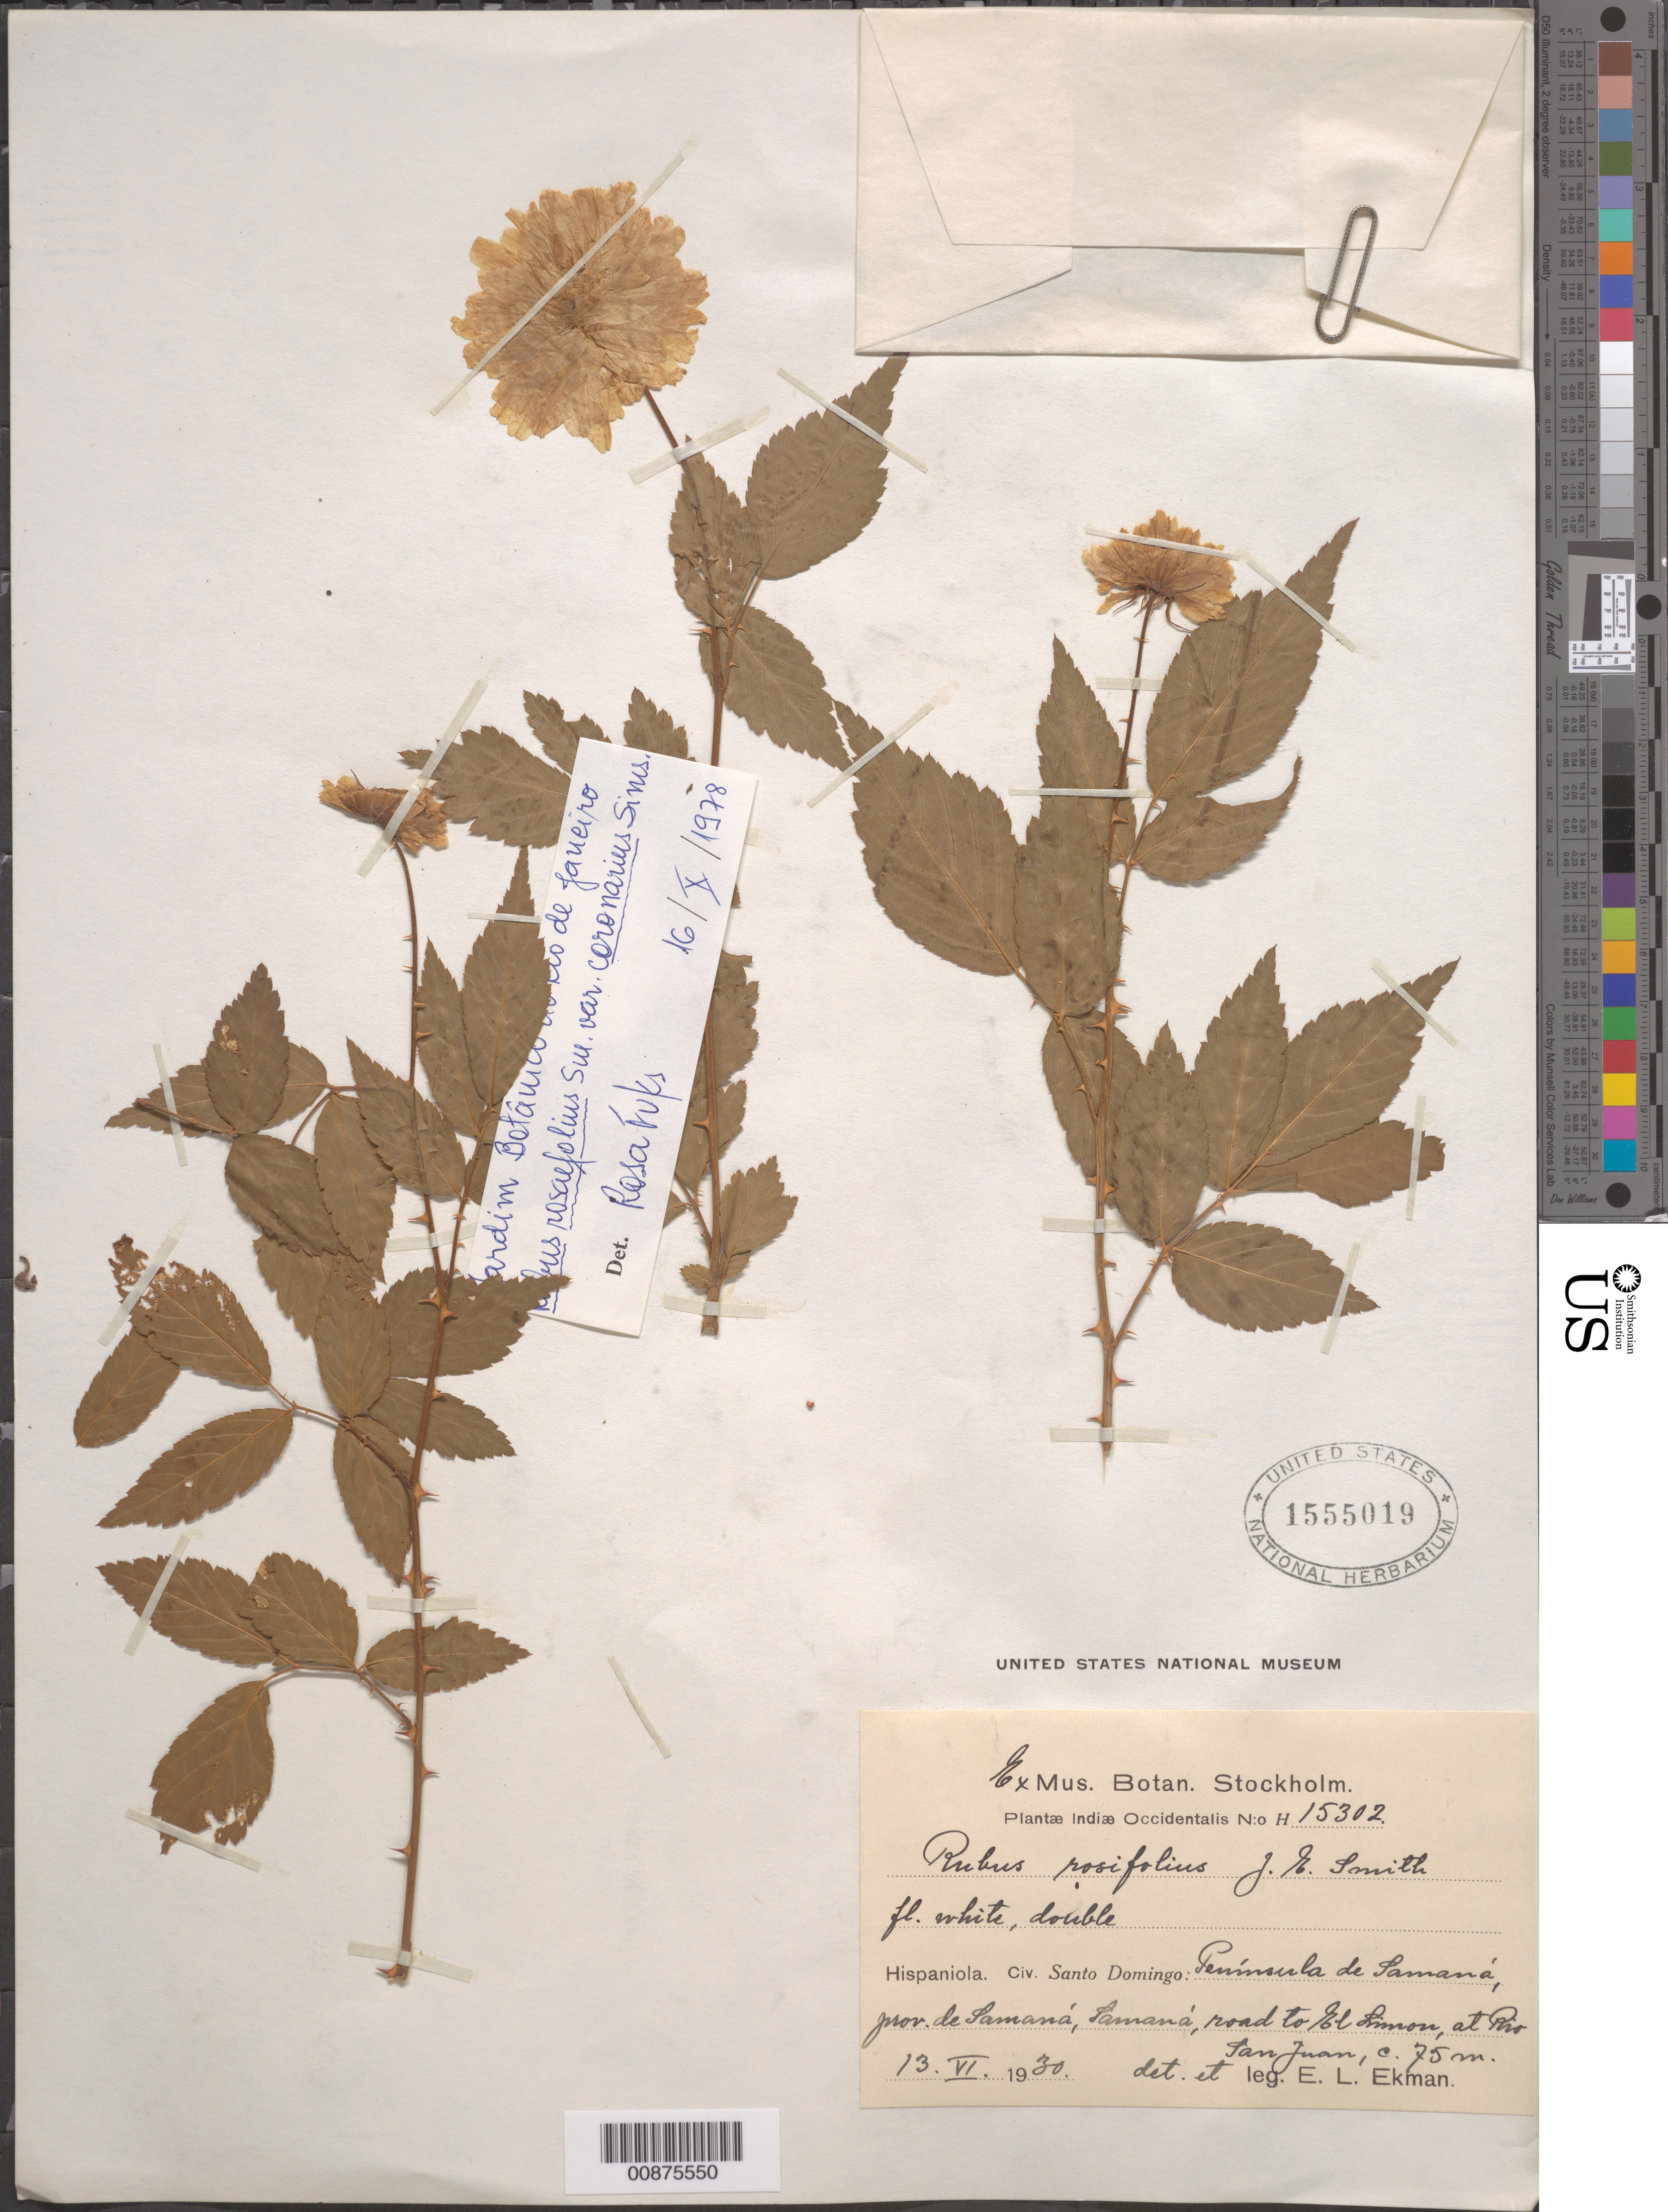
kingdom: Plantae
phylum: Tracheophyta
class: Magnoliopsida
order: Rosales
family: Rosaceae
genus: Rubus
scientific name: Rubus coronarius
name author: (Sims) Sweet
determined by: Fuks, R.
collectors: E. L. Ekman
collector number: H 15302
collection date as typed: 13 Jun 1930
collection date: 1930-06-13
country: Dominican Republic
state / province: Samana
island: Hispaniola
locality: Península de Samaná, Samaná, road to El Limon, at Rio San Juan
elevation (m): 75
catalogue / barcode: US 1555019